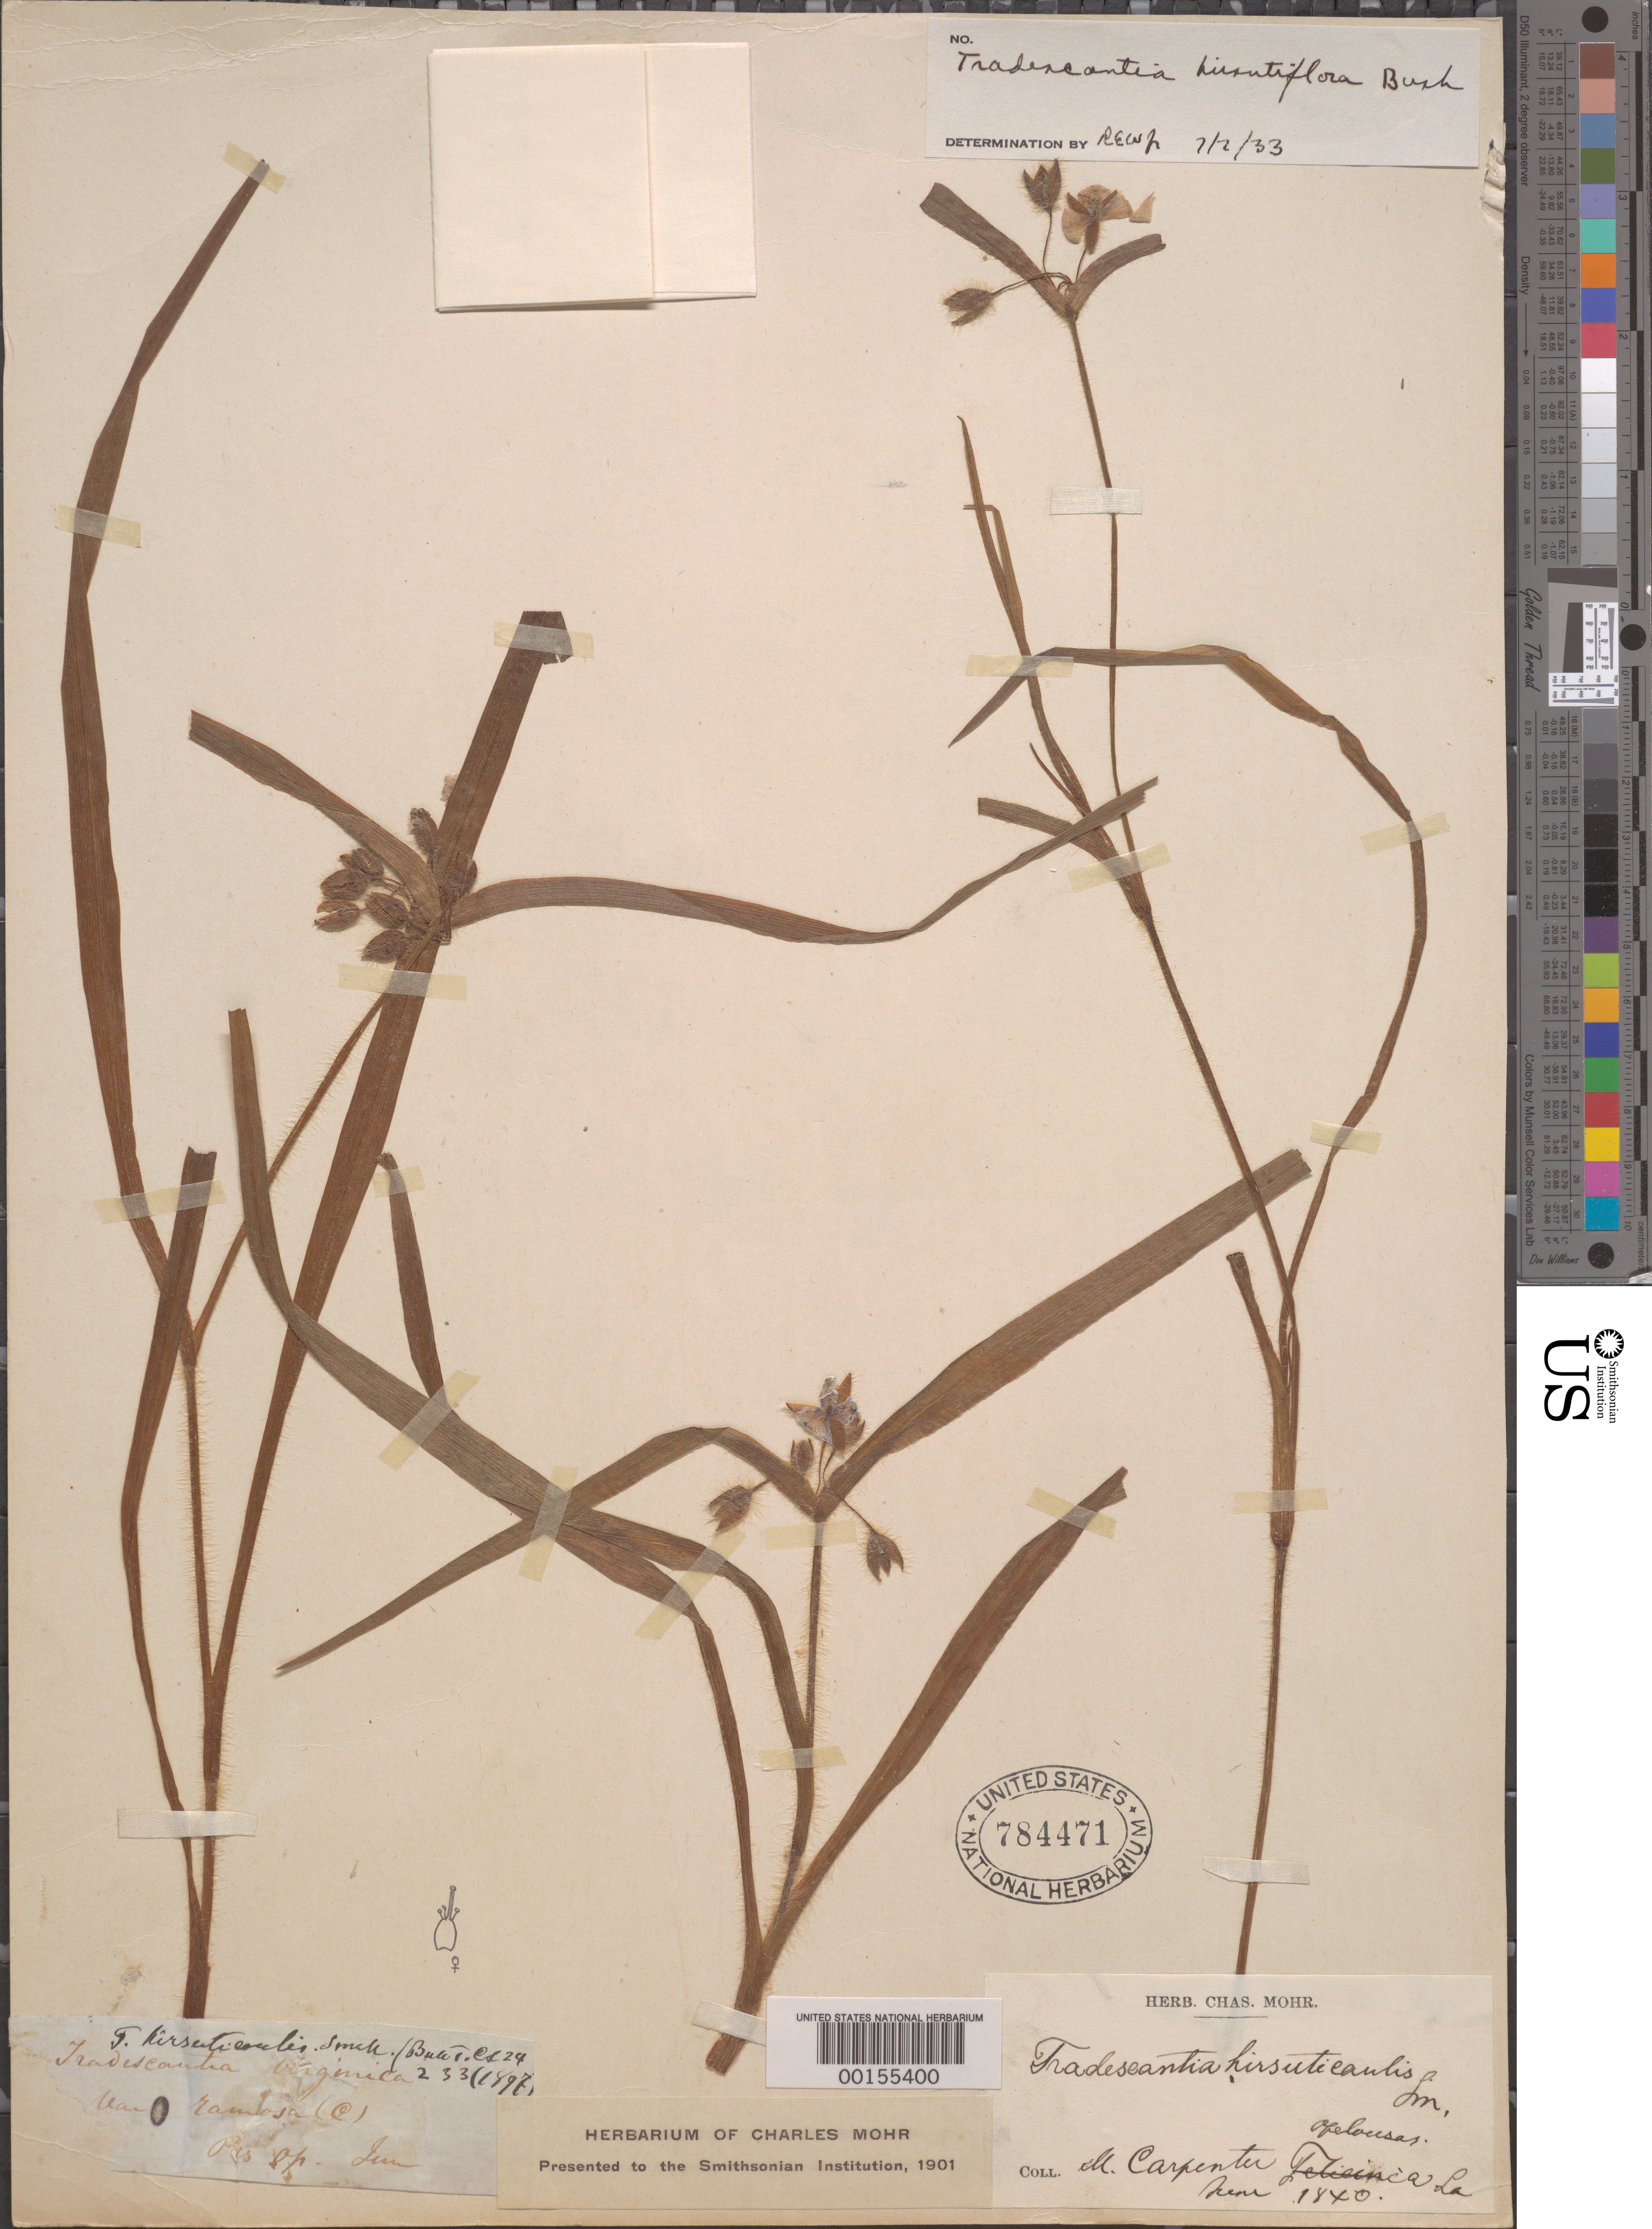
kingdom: Plantae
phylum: Tracheophyta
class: Liliopsida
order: Commelinales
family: Commelinaceae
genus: Tradescantia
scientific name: Tradescantia hirsutiflora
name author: Bush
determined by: REW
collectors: M. Carpenter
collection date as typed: Jun 1840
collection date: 1840-06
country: United States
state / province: Louisiana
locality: Ofelousar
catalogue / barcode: US 784471